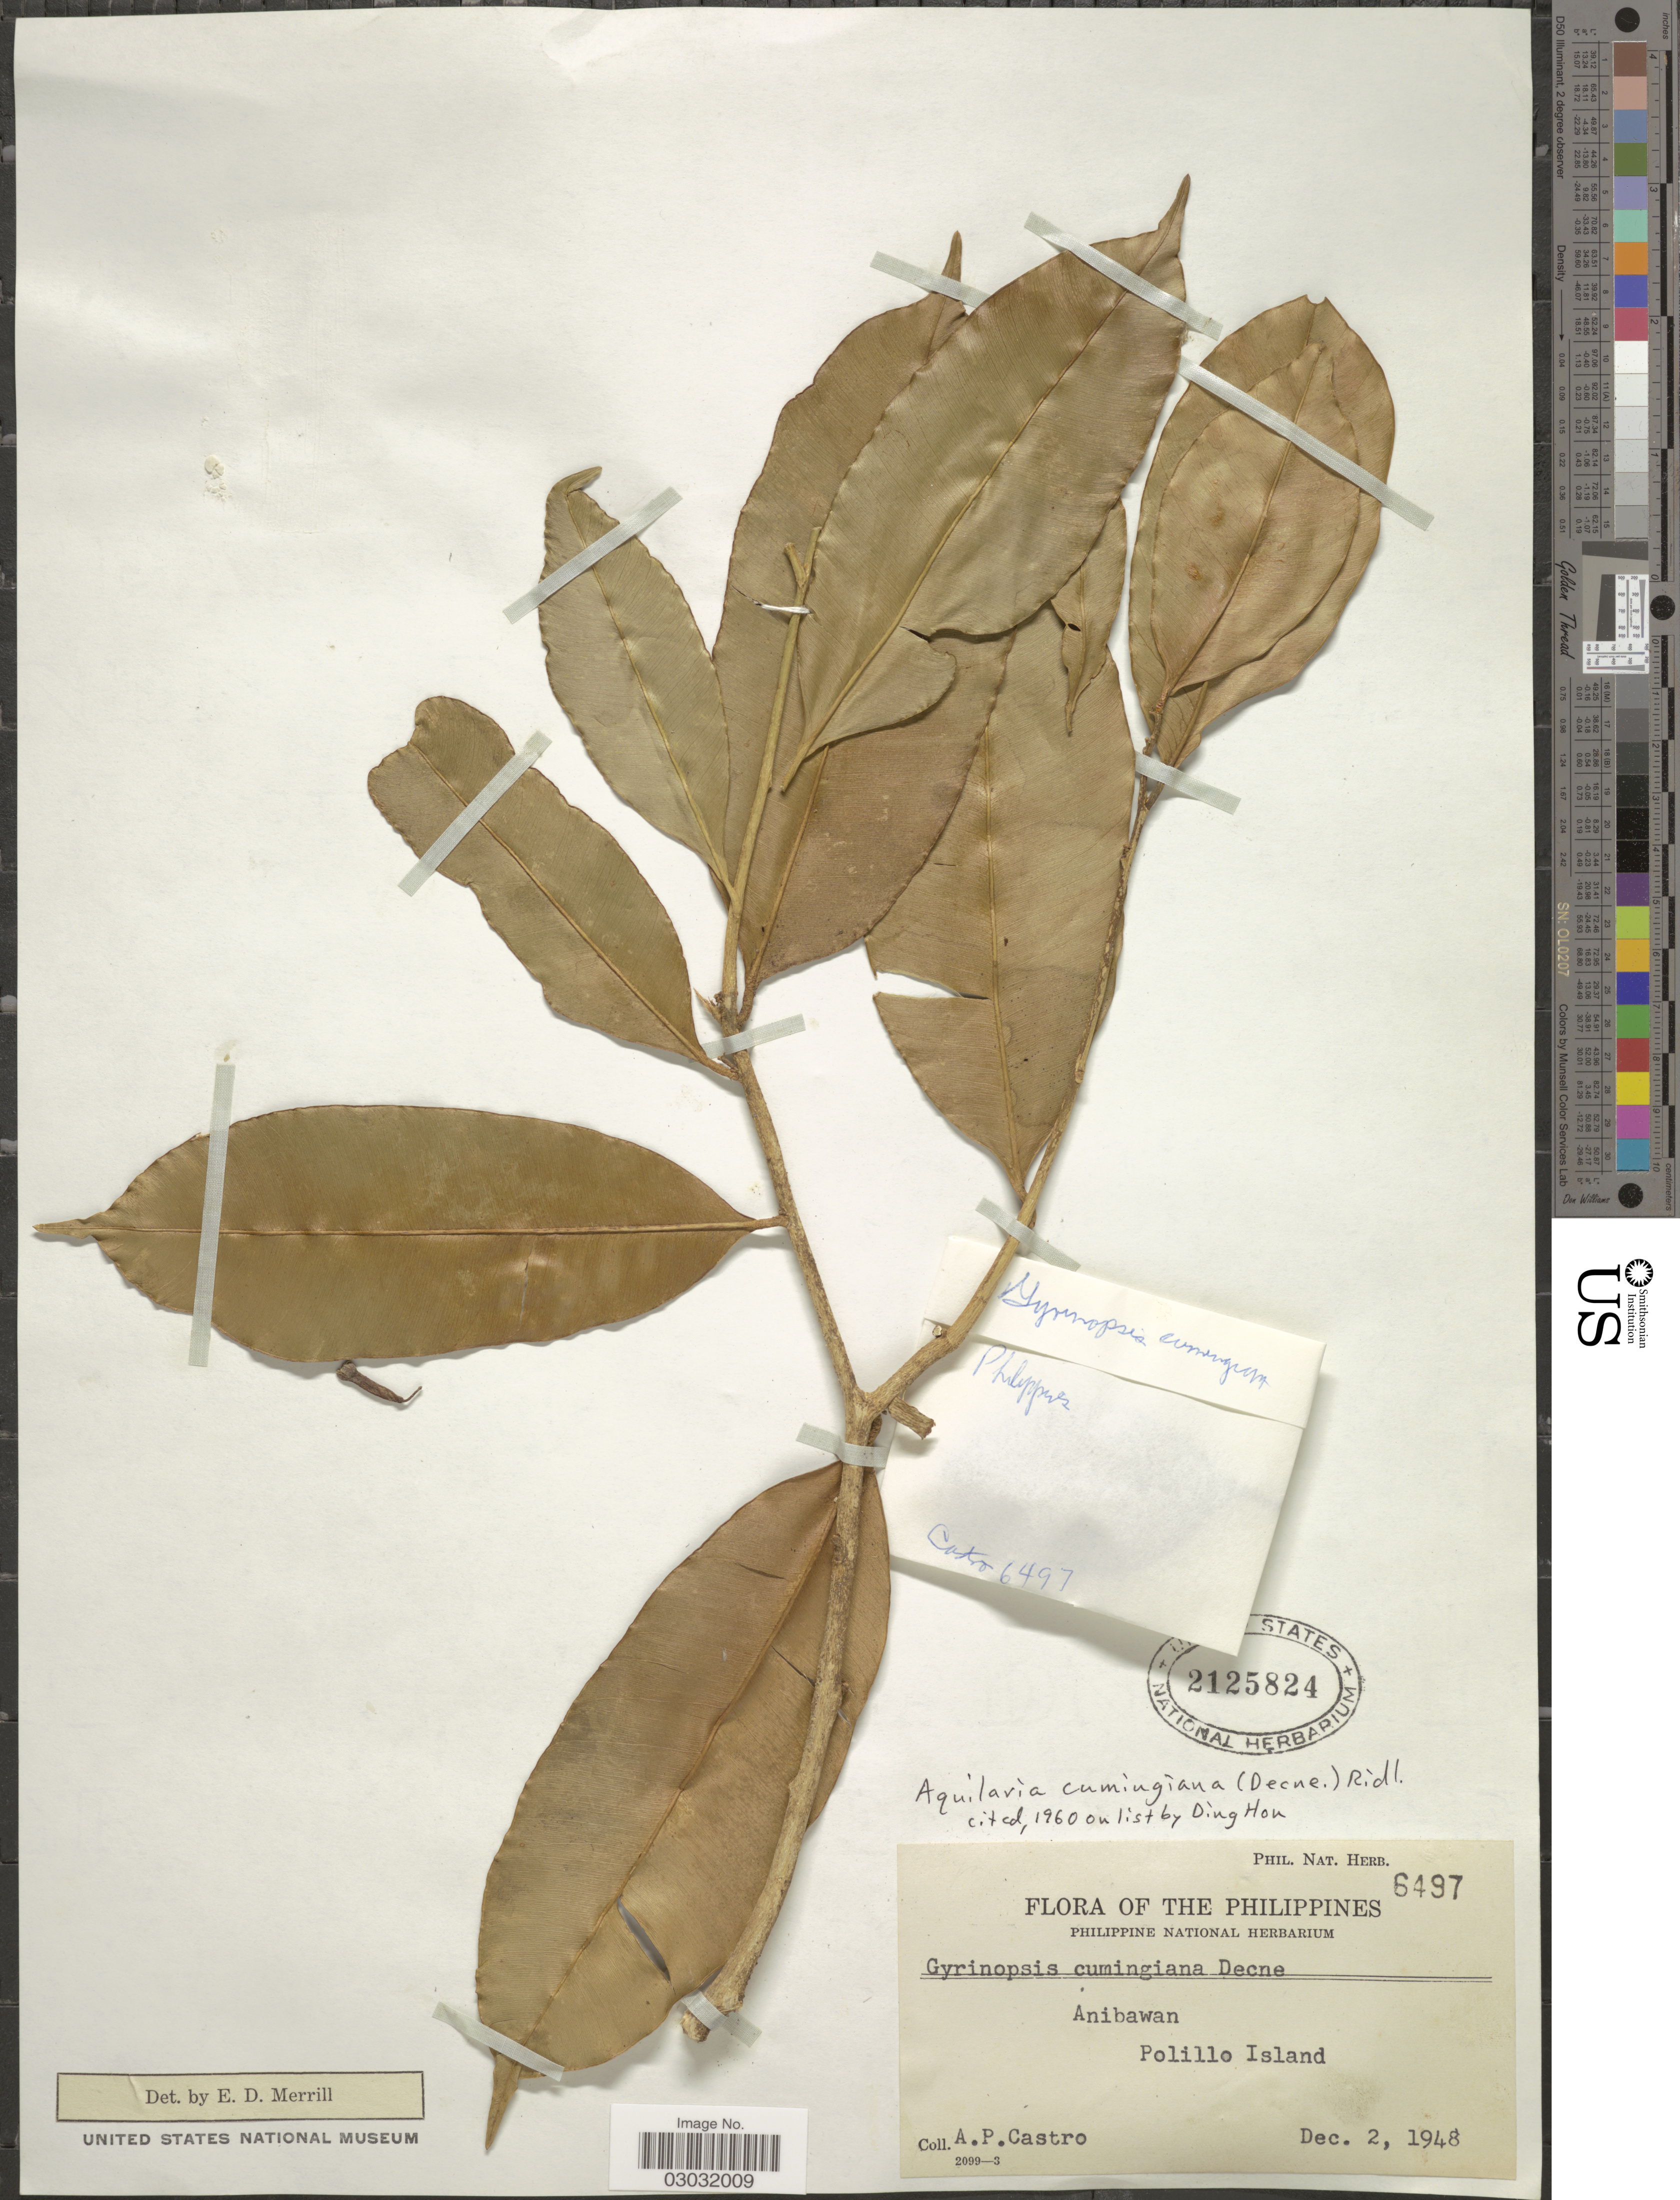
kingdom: Plantae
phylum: Tracheophyta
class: Magnoliopsida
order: Malvales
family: Thymelaeaceae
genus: Aquilaria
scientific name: Aquilaria cumingiana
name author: (Decne.) Ridl.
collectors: A. Castro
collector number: Phil. Nat. Herb. 6497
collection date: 1948-12-02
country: Philippines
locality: Anibawan, Polillo Island.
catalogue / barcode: US 2125824